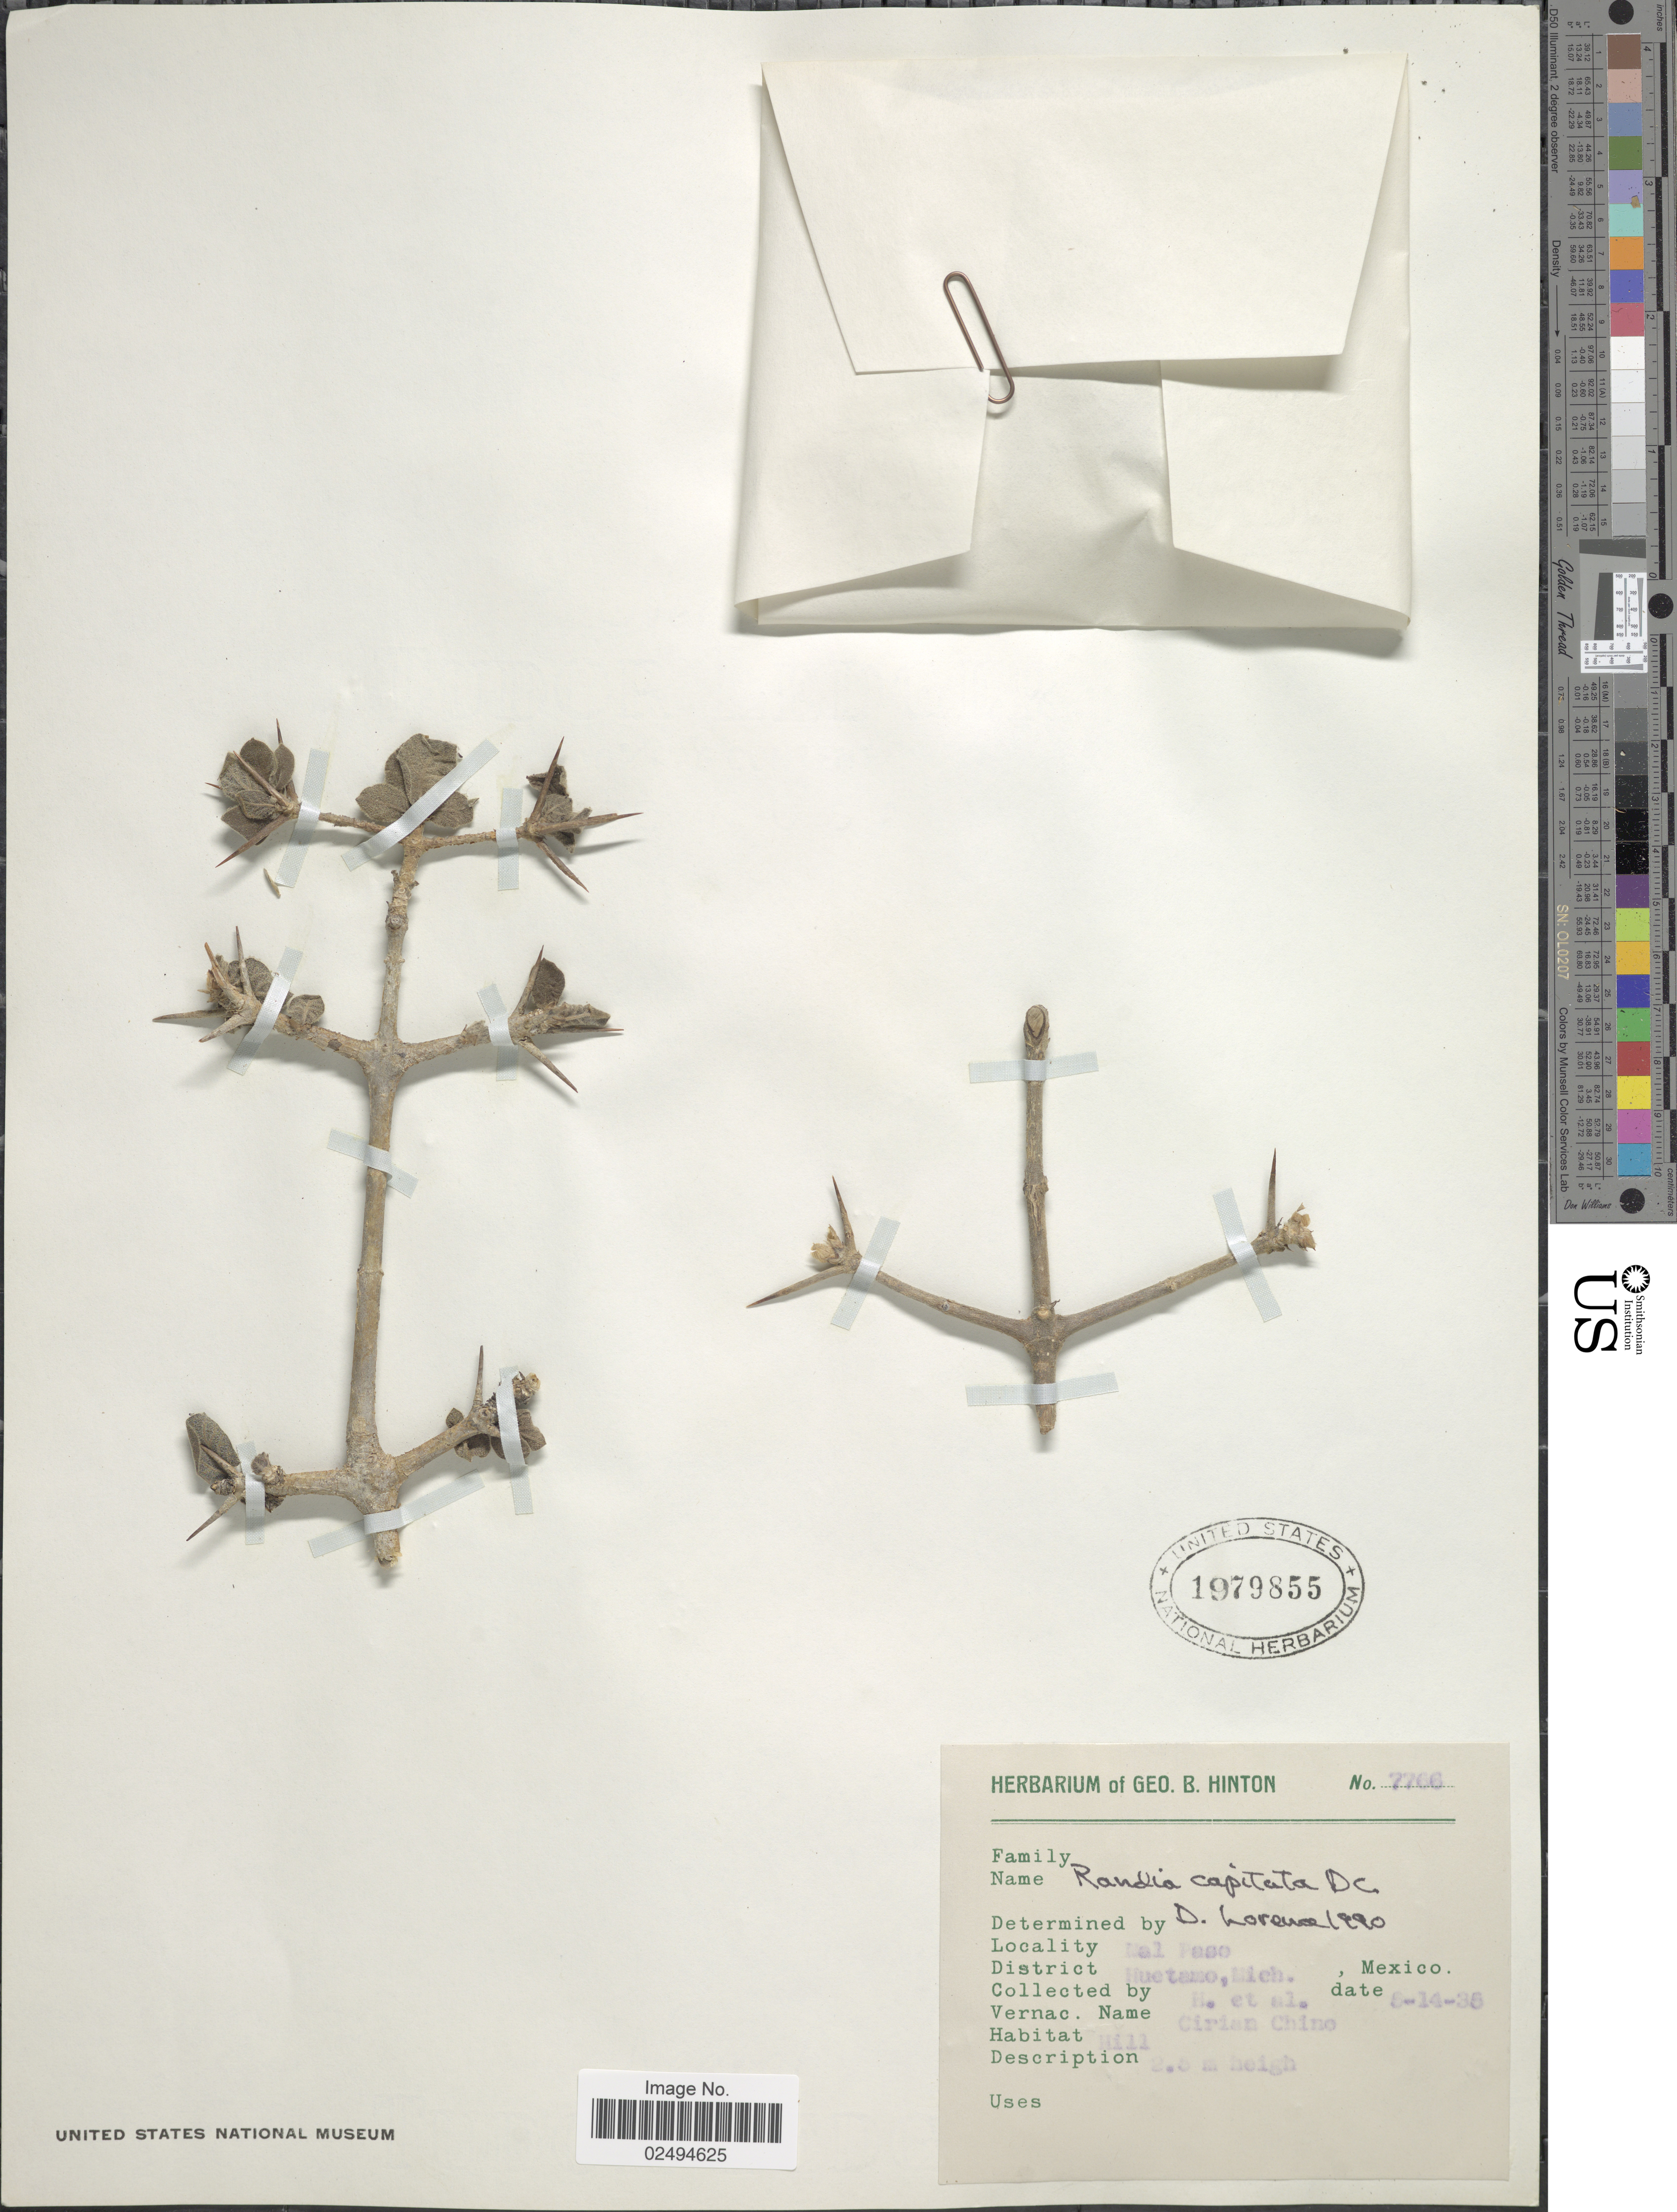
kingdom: Plantae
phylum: Tracheophyta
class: Magnoliopsida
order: Gentianales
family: Rubiaceae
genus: Randia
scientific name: Randia capitata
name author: DC.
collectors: G. B. Hinton & et al.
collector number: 7766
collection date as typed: Transcribed d/m/y: 14/5/35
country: Mexico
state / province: Michoacán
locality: Mal Faso, District Huetamo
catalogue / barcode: US 1979855